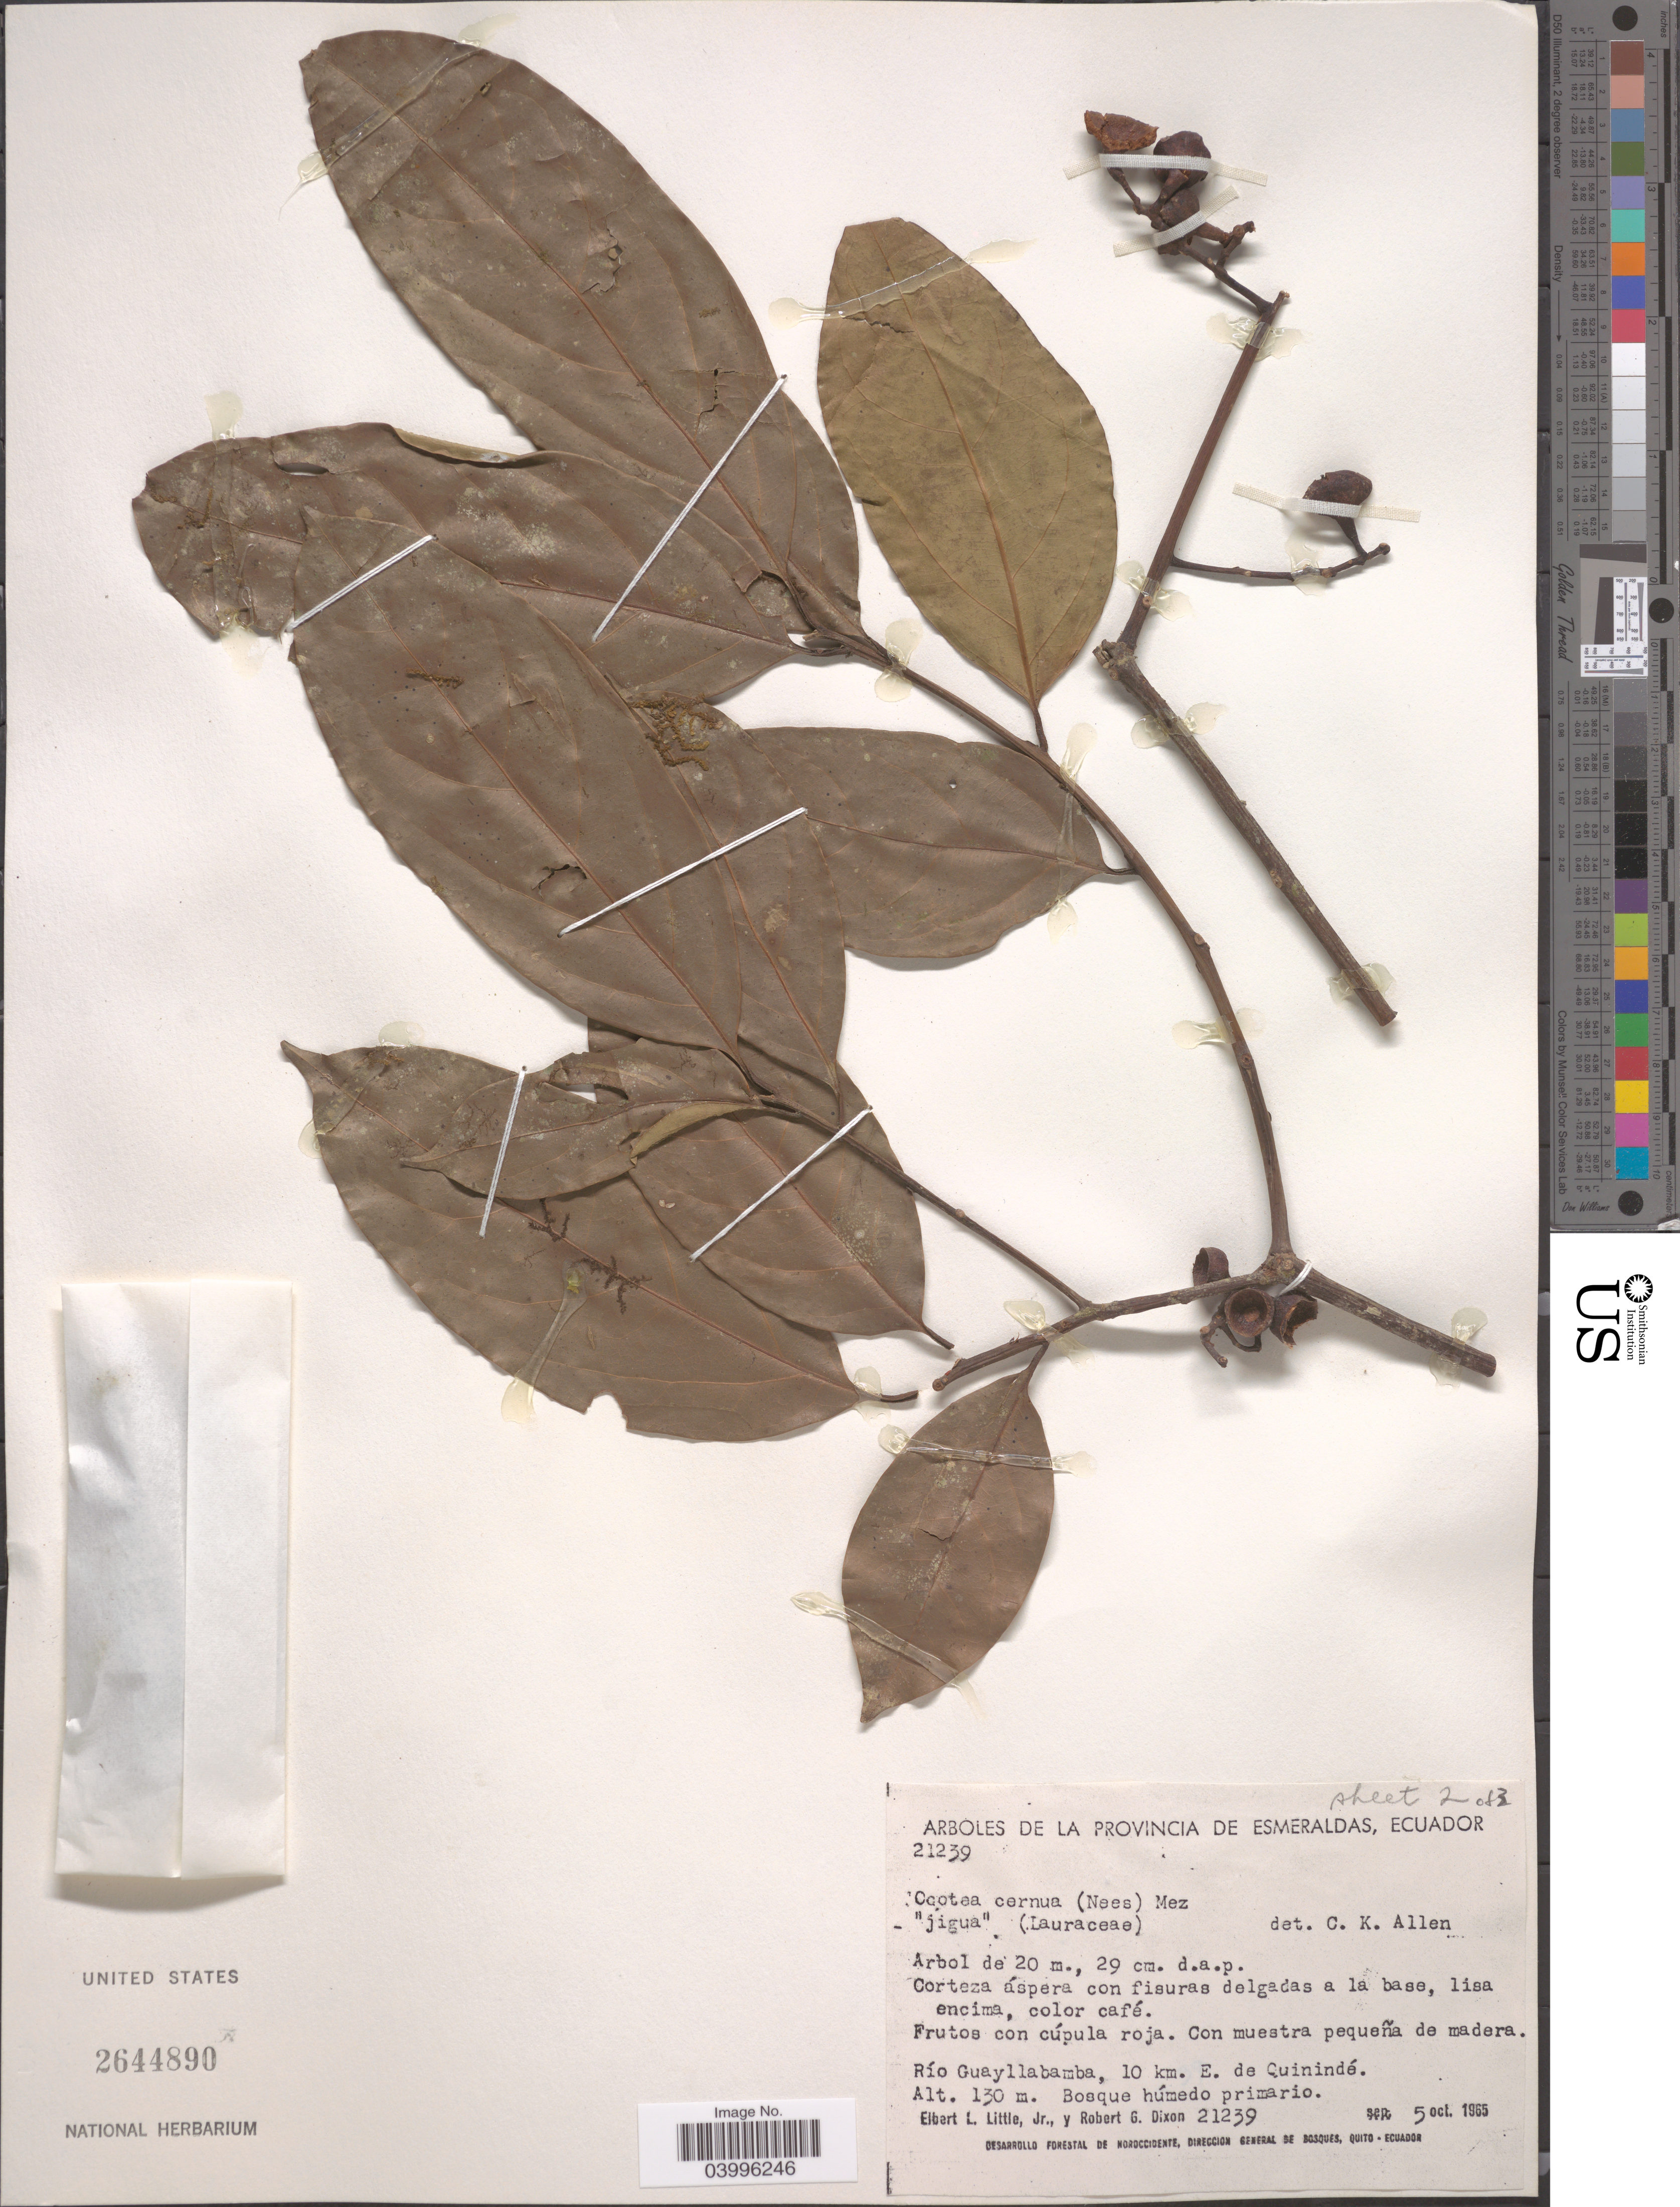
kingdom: Plantae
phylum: Tracheophyta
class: Magnoliopsida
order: Laurales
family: Lauraceae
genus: Ocotea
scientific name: Ocotea cernua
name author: (Nees) Mez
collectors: E. L. Little & R. G. Dixon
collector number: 21239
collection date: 1965-10-05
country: Ecuador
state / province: Esmeraldas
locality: Río Guayllabamba, 10 km. E. de Quinindé.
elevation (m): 130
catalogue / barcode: US 2644890